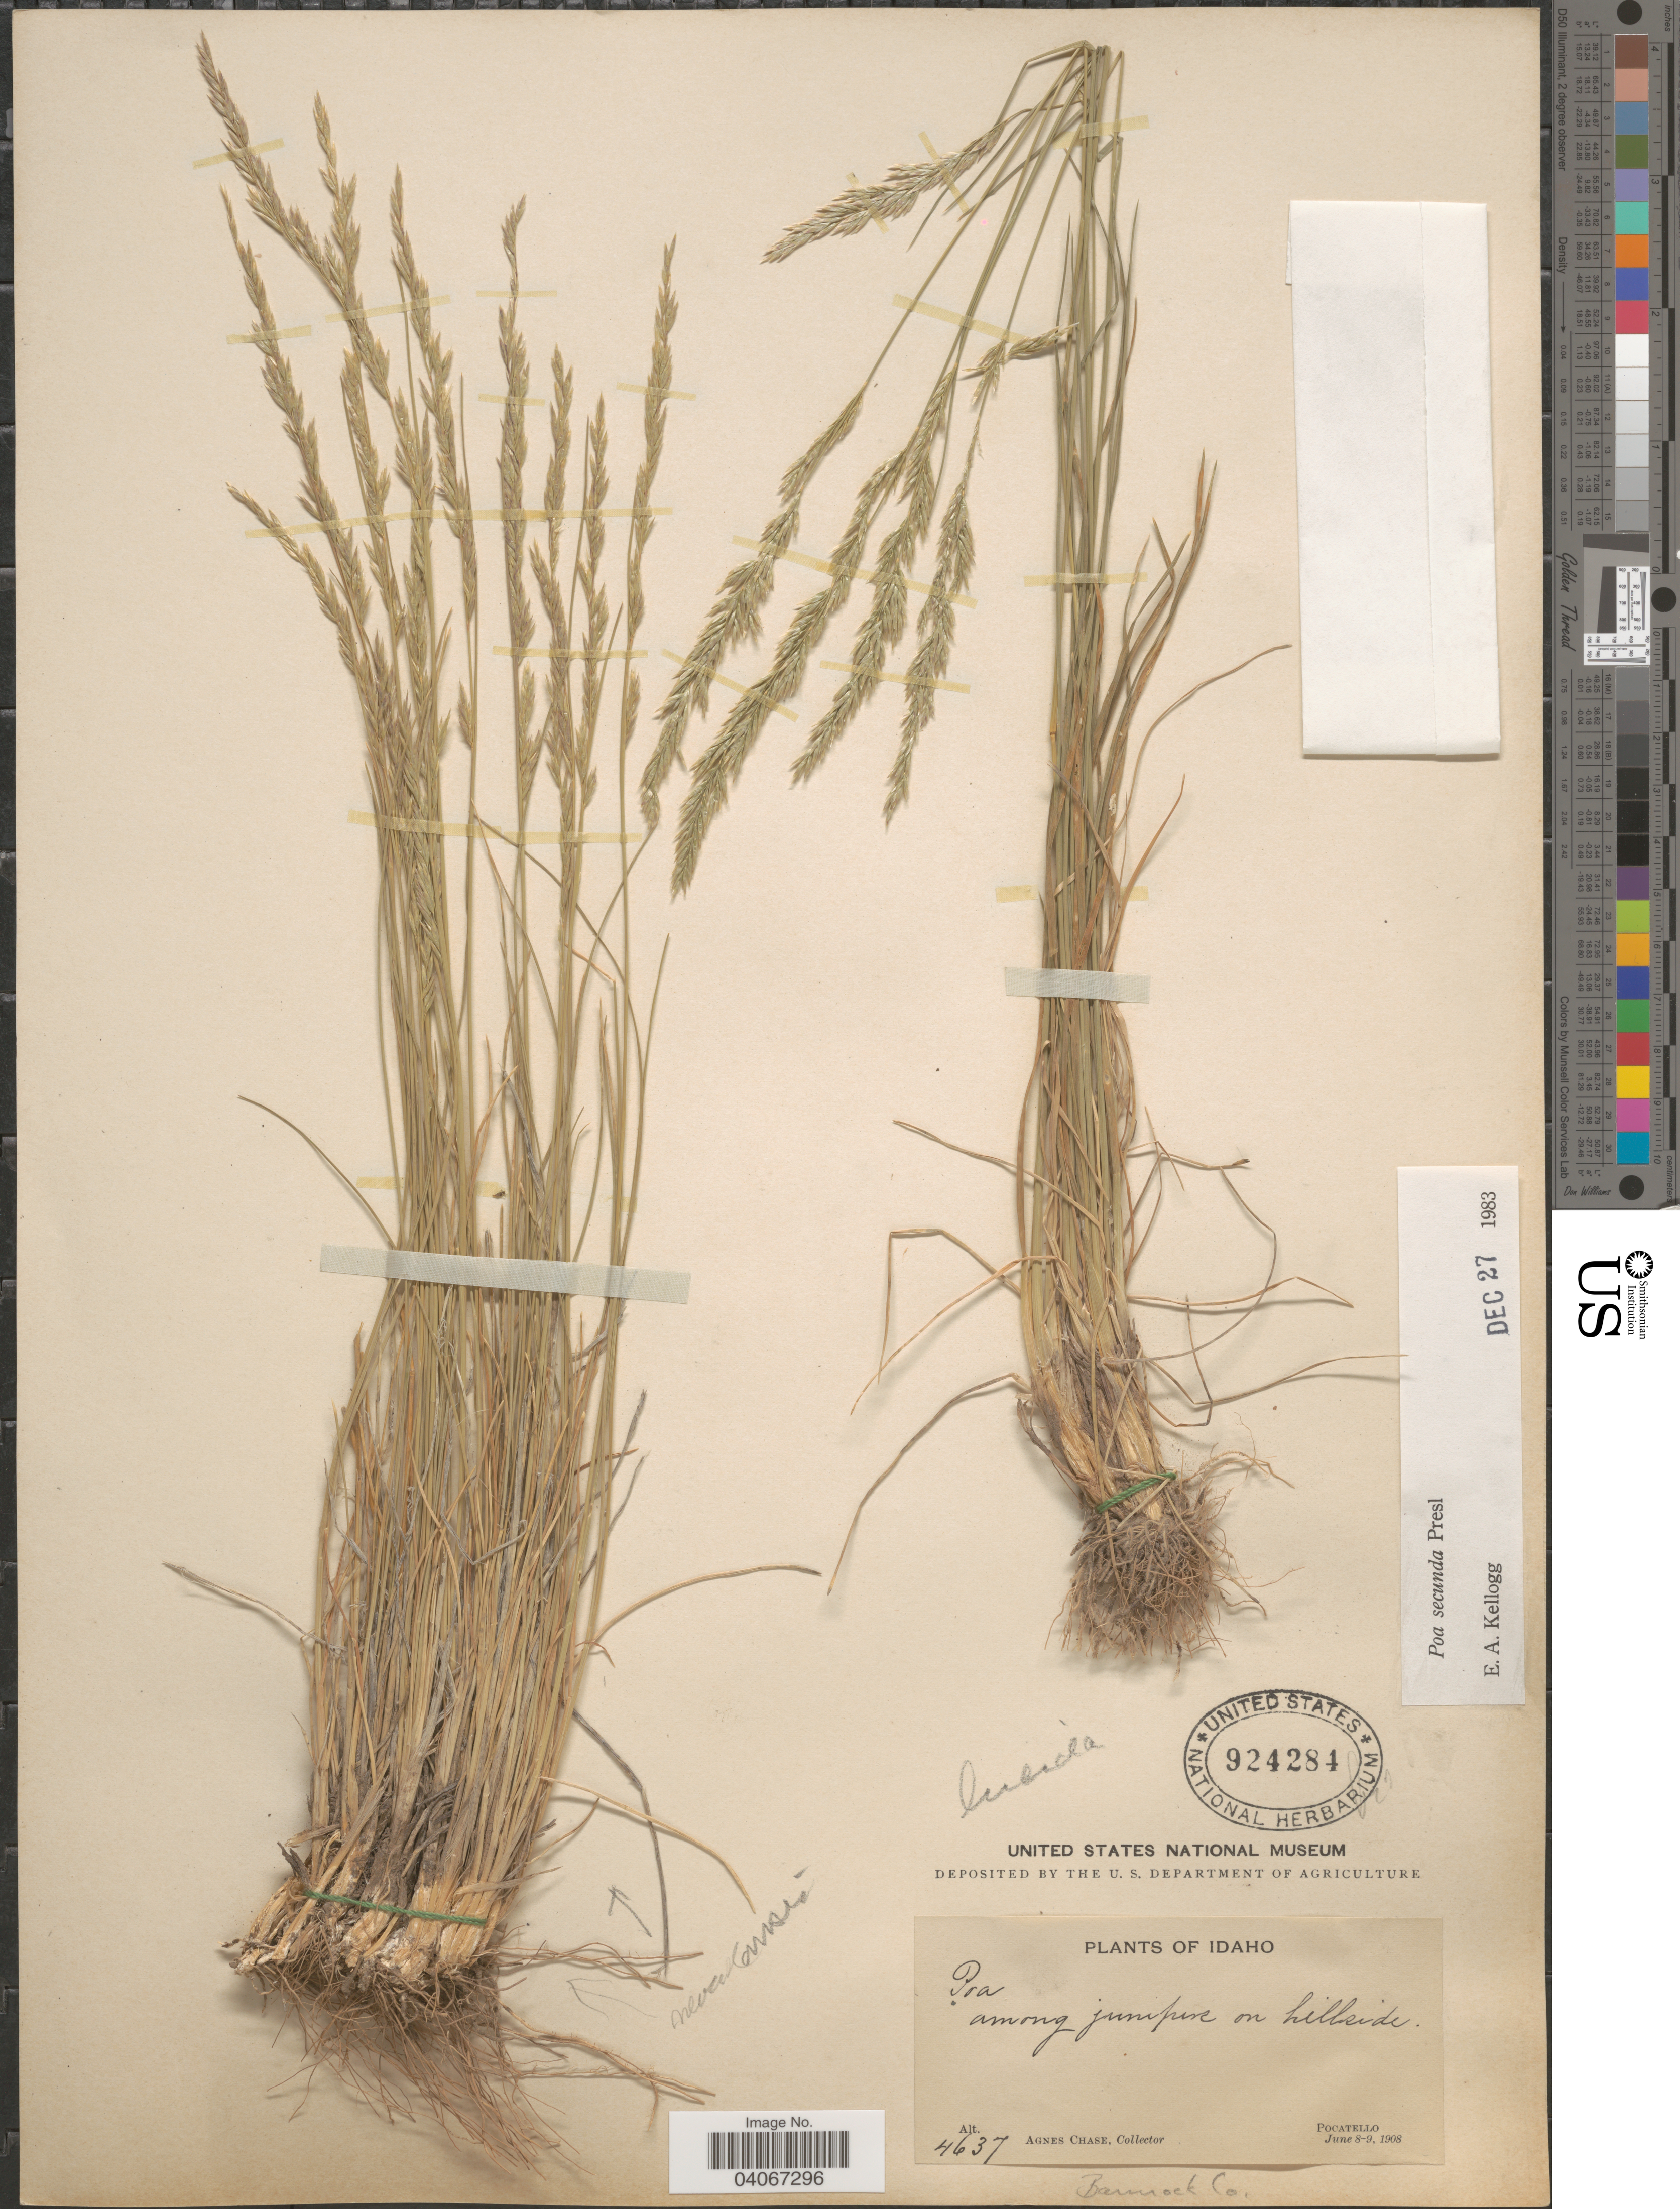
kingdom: Plantae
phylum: Tracheophyta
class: Liliopsida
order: Poales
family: Poaceae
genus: Poa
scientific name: Poa secunda subsp. secunda var. secunda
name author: J. Presl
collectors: A. Chase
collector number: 4637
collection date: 1908-06-08/1908-06-09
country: United States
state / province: Idaho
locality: Among juniper on hillside. Pocatello. Bannock Co.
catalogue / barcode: US 924284